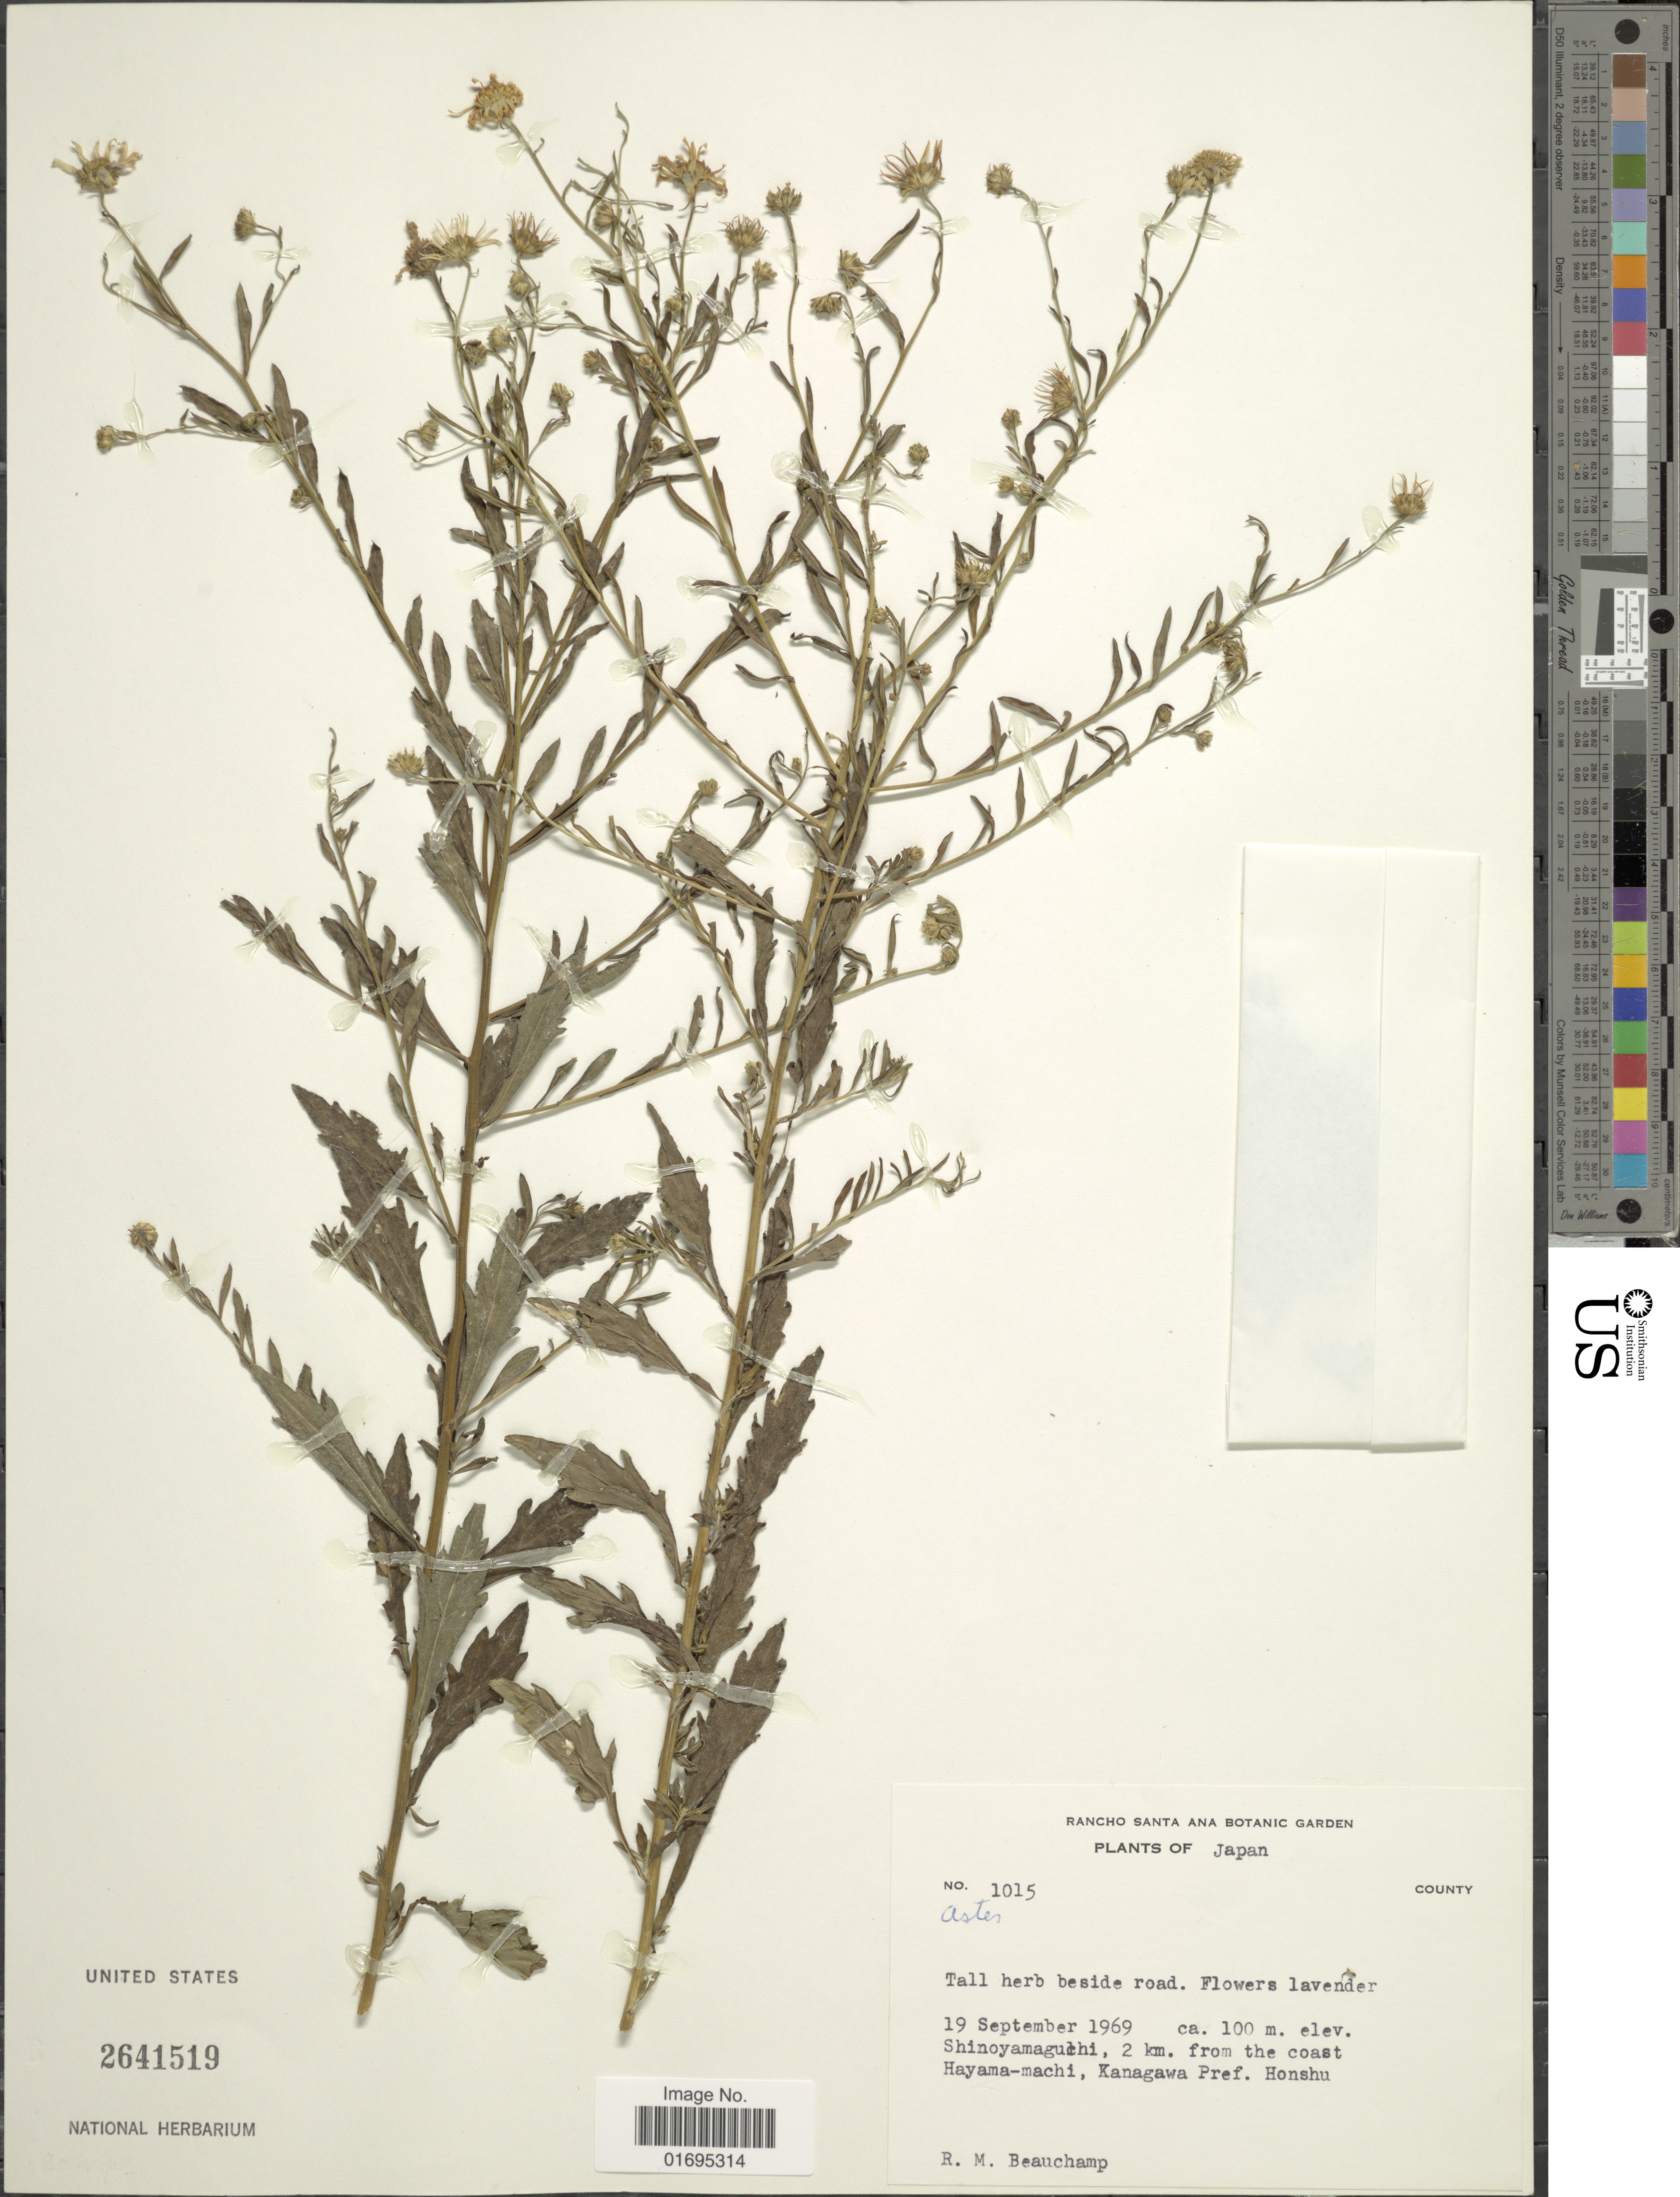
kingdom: Plantae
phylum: Tracheophyta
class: Magnoliopsida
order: Asterales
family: Asteraceae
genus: Kalimeris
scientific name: Kalimeris sp.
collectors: R. Beauchamp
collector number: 1015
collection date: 1969-09-19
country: Japan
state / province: Kanagawa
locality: Shinoyamaguchi, 2 km. from the coast Hayama-machi, Kanagawa Pref. Honshu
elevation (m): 100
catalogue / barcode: US 2641519